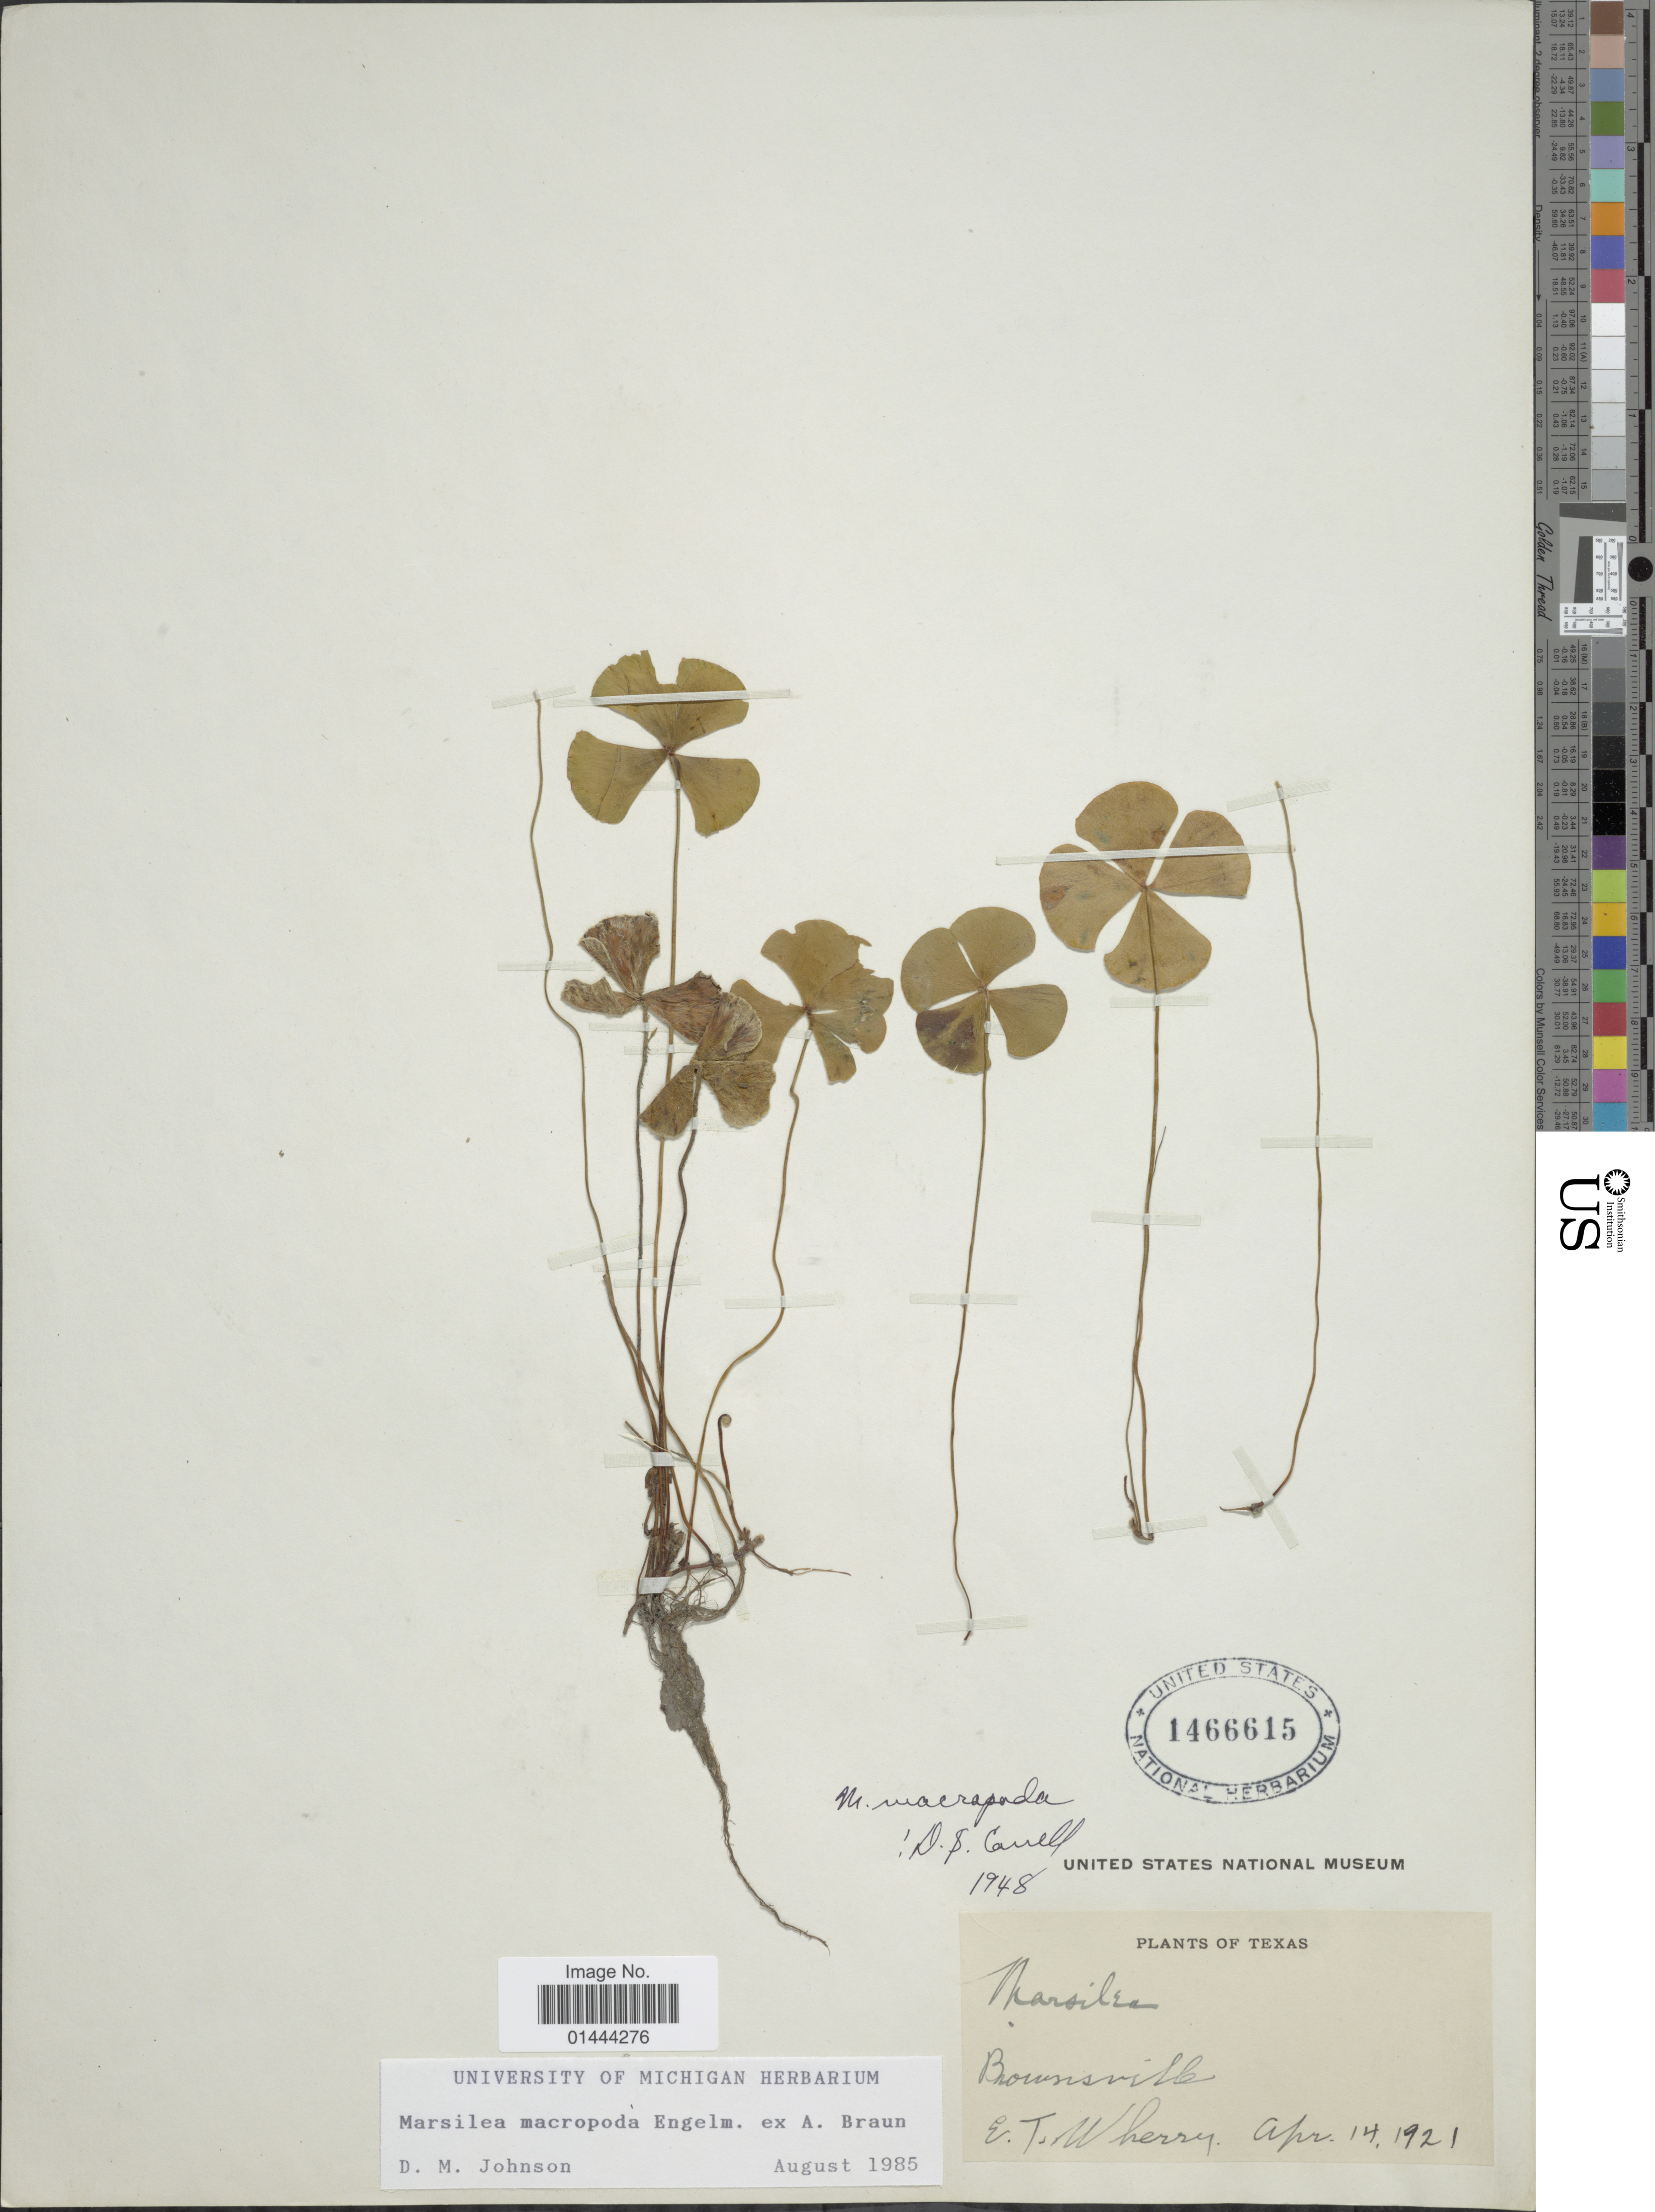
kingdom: Plantae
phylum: Tracheophyta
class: Polypodiopsida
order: Salviniales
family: Marsileaceae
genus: Marsilea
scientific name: Marsilea macropoda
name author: Engelm. ex A. Braun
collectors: E. T. Wherry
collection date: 1921-04-14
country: United States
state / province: Texas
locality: Brownsville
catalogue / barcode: US 1466615